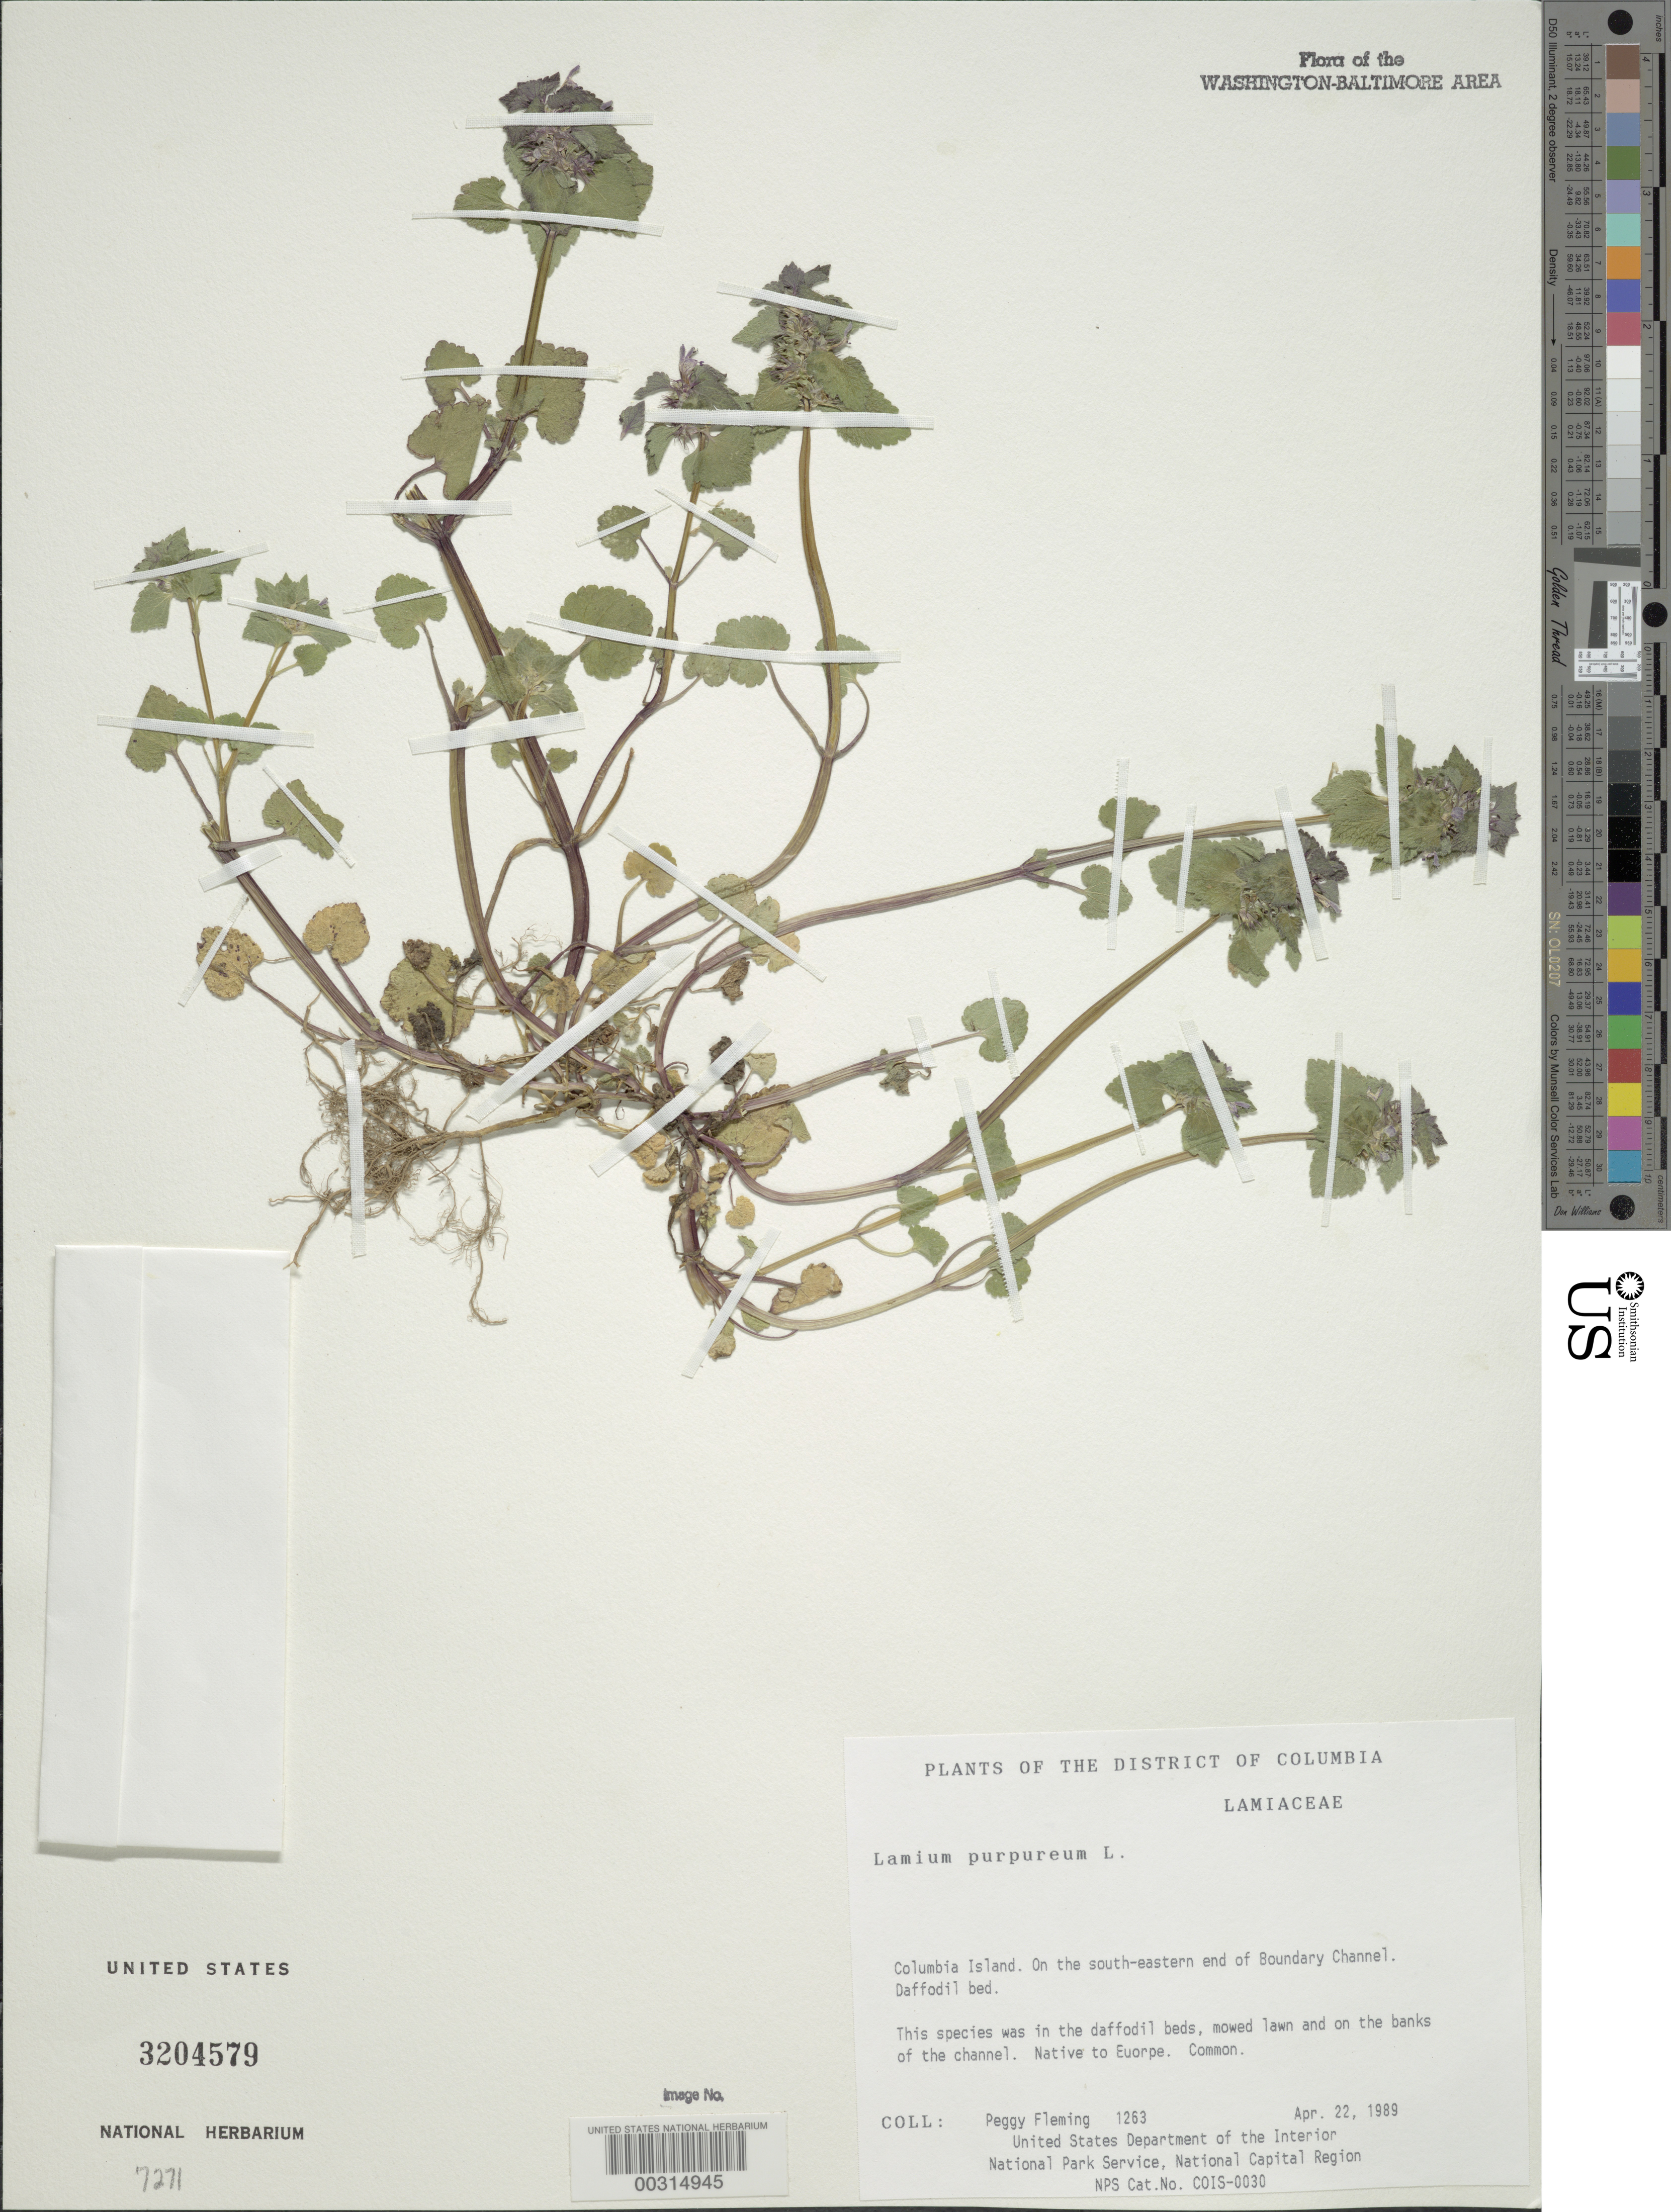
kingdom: Plantae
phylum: Tracheophyta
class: Magnoliopsida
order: Lamiales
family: Lamiaceae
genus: Lamium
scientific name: Lamium purpureum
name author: L.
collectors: P. Fleming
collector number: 1263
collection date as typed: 22 Apr 1989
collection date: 1989-04-22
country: United States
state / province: District of Columbia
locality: Columbia Island, on SE end of Boundary Channel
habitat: Daffodil bed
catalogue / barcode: US 3204579